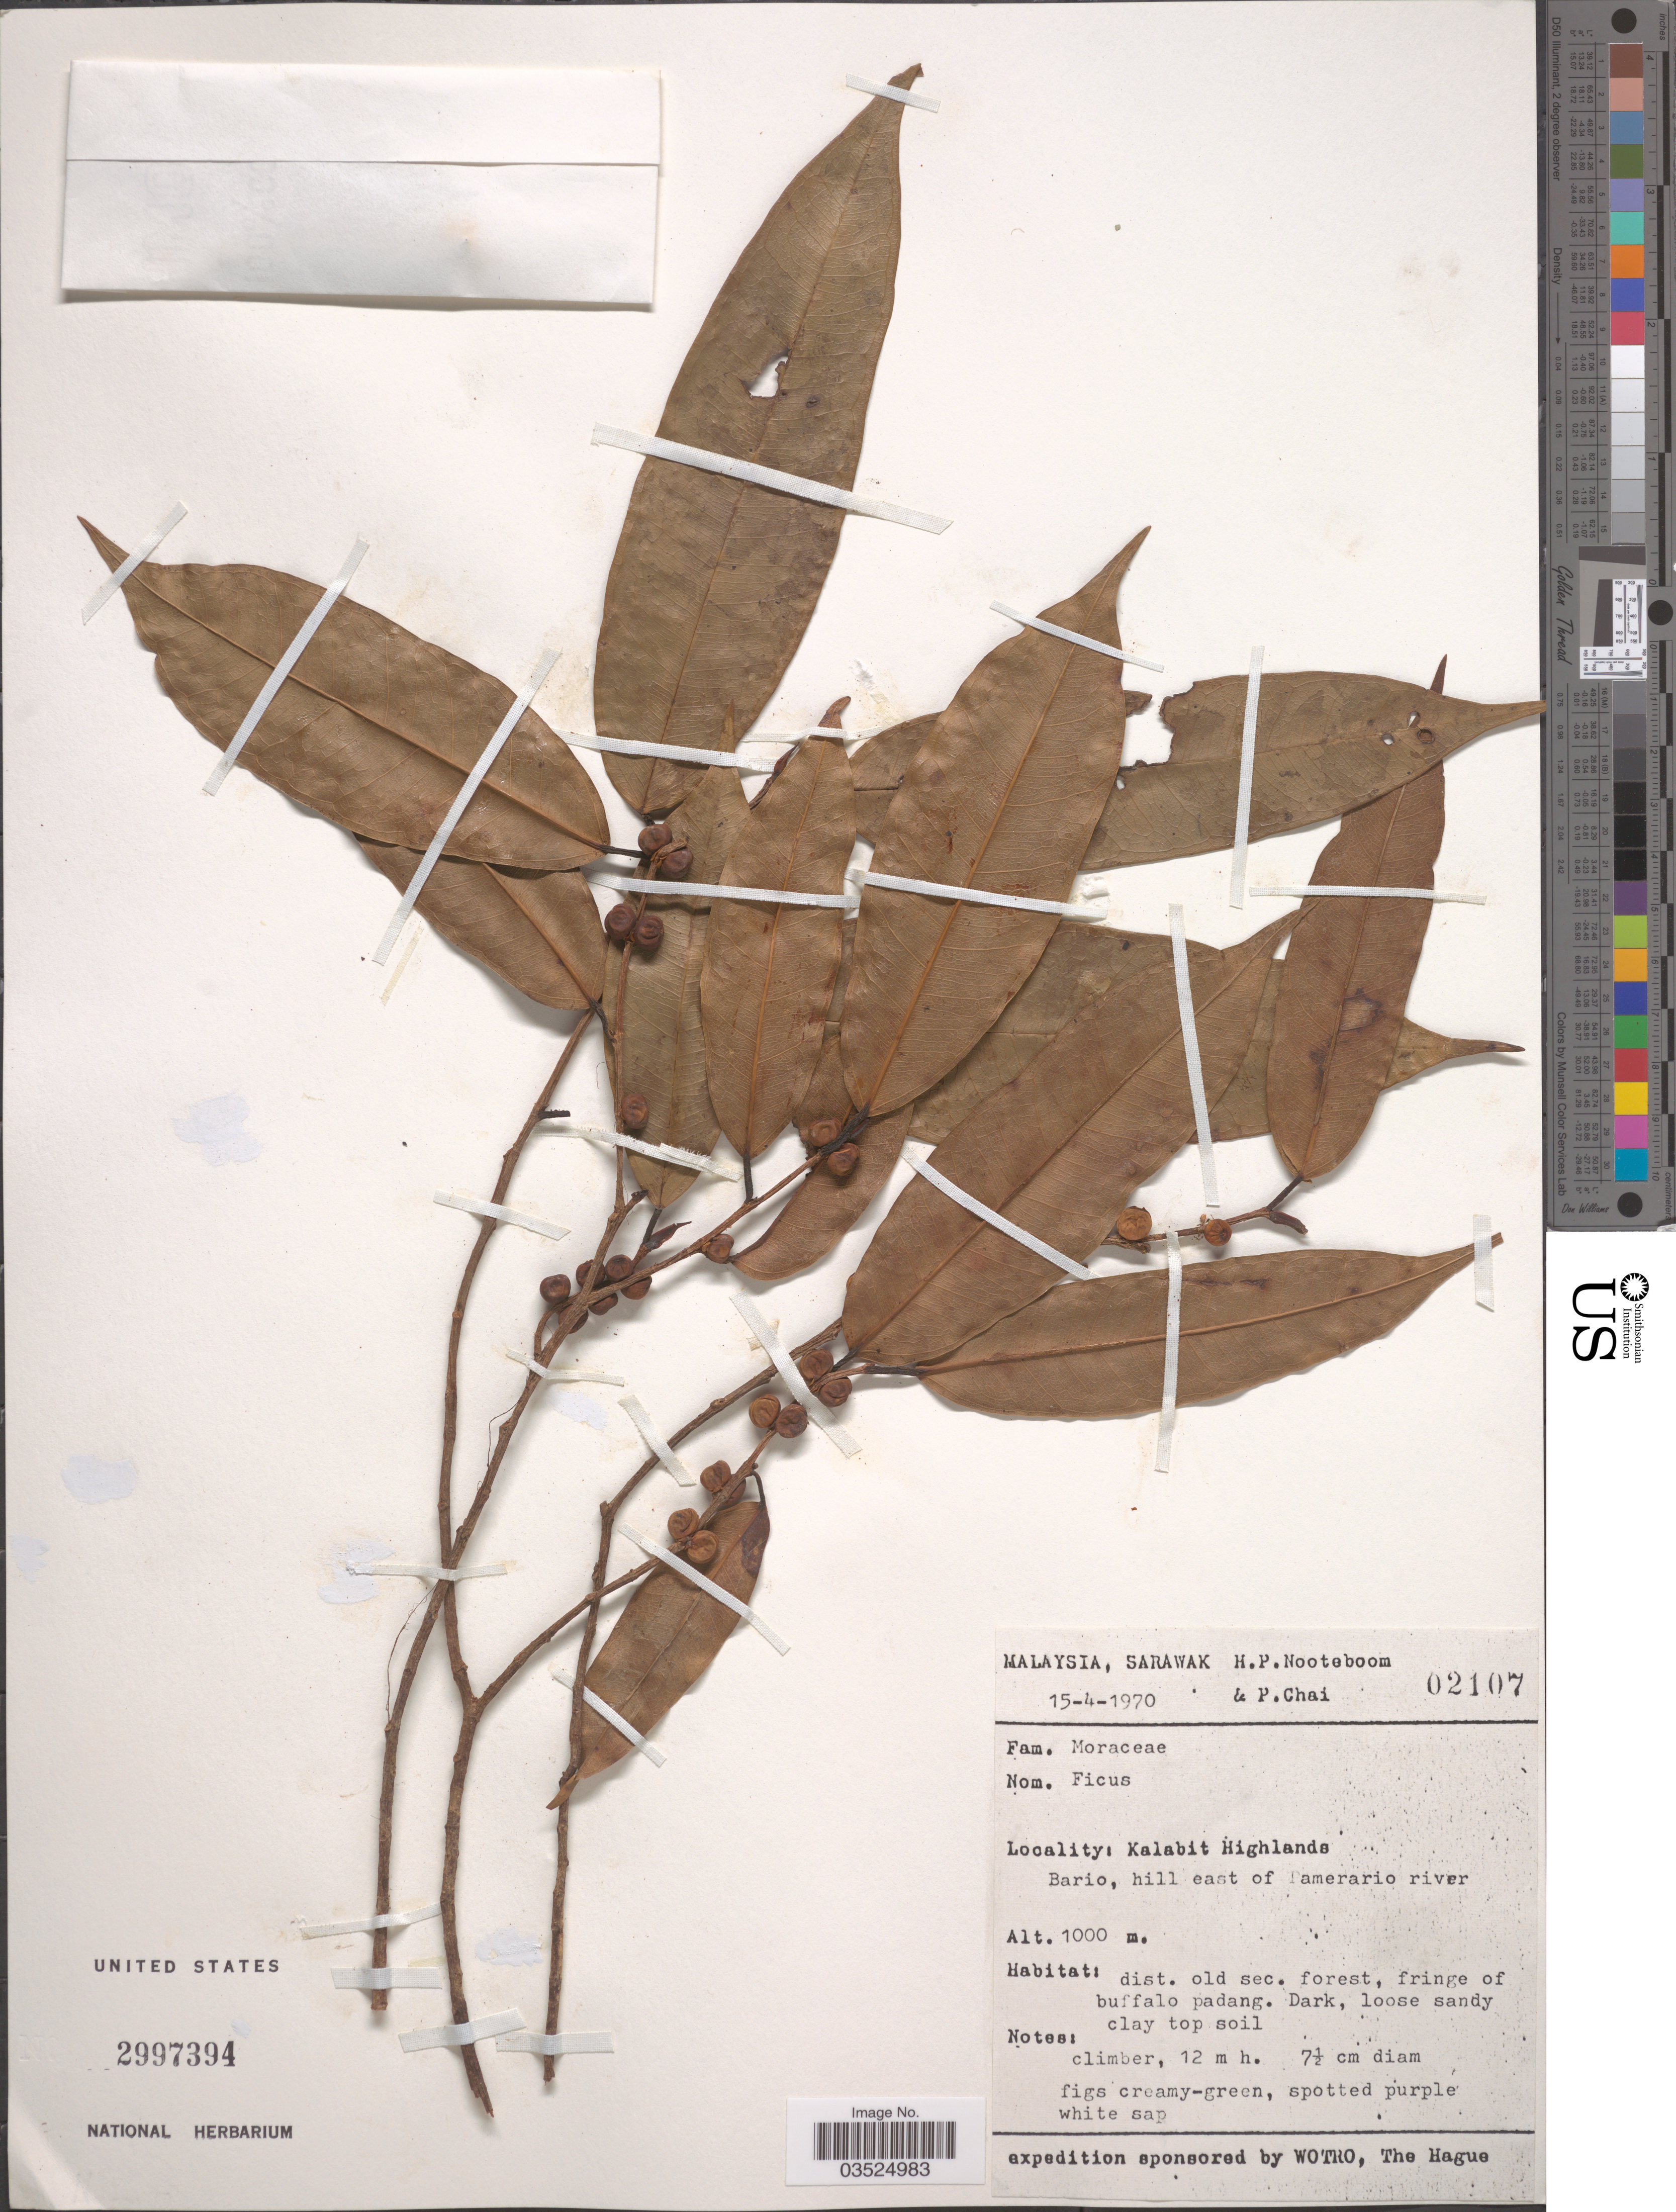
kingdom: Plantae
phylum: Tracheophyta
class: Magnoliopsida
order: Rosales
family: Moraceae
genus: Ficus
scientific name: Ficus sp.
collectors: H. P. Nooteboom & P. Chai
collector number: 02107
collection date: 1970-04-15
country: Malaysia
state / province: Sarawak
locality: Kalabit Highlands, Bario, hill east of Tamerario river. Dist. old sec. forest, fringe of buffalo padang.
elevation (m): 1000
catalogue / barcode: US 2997394